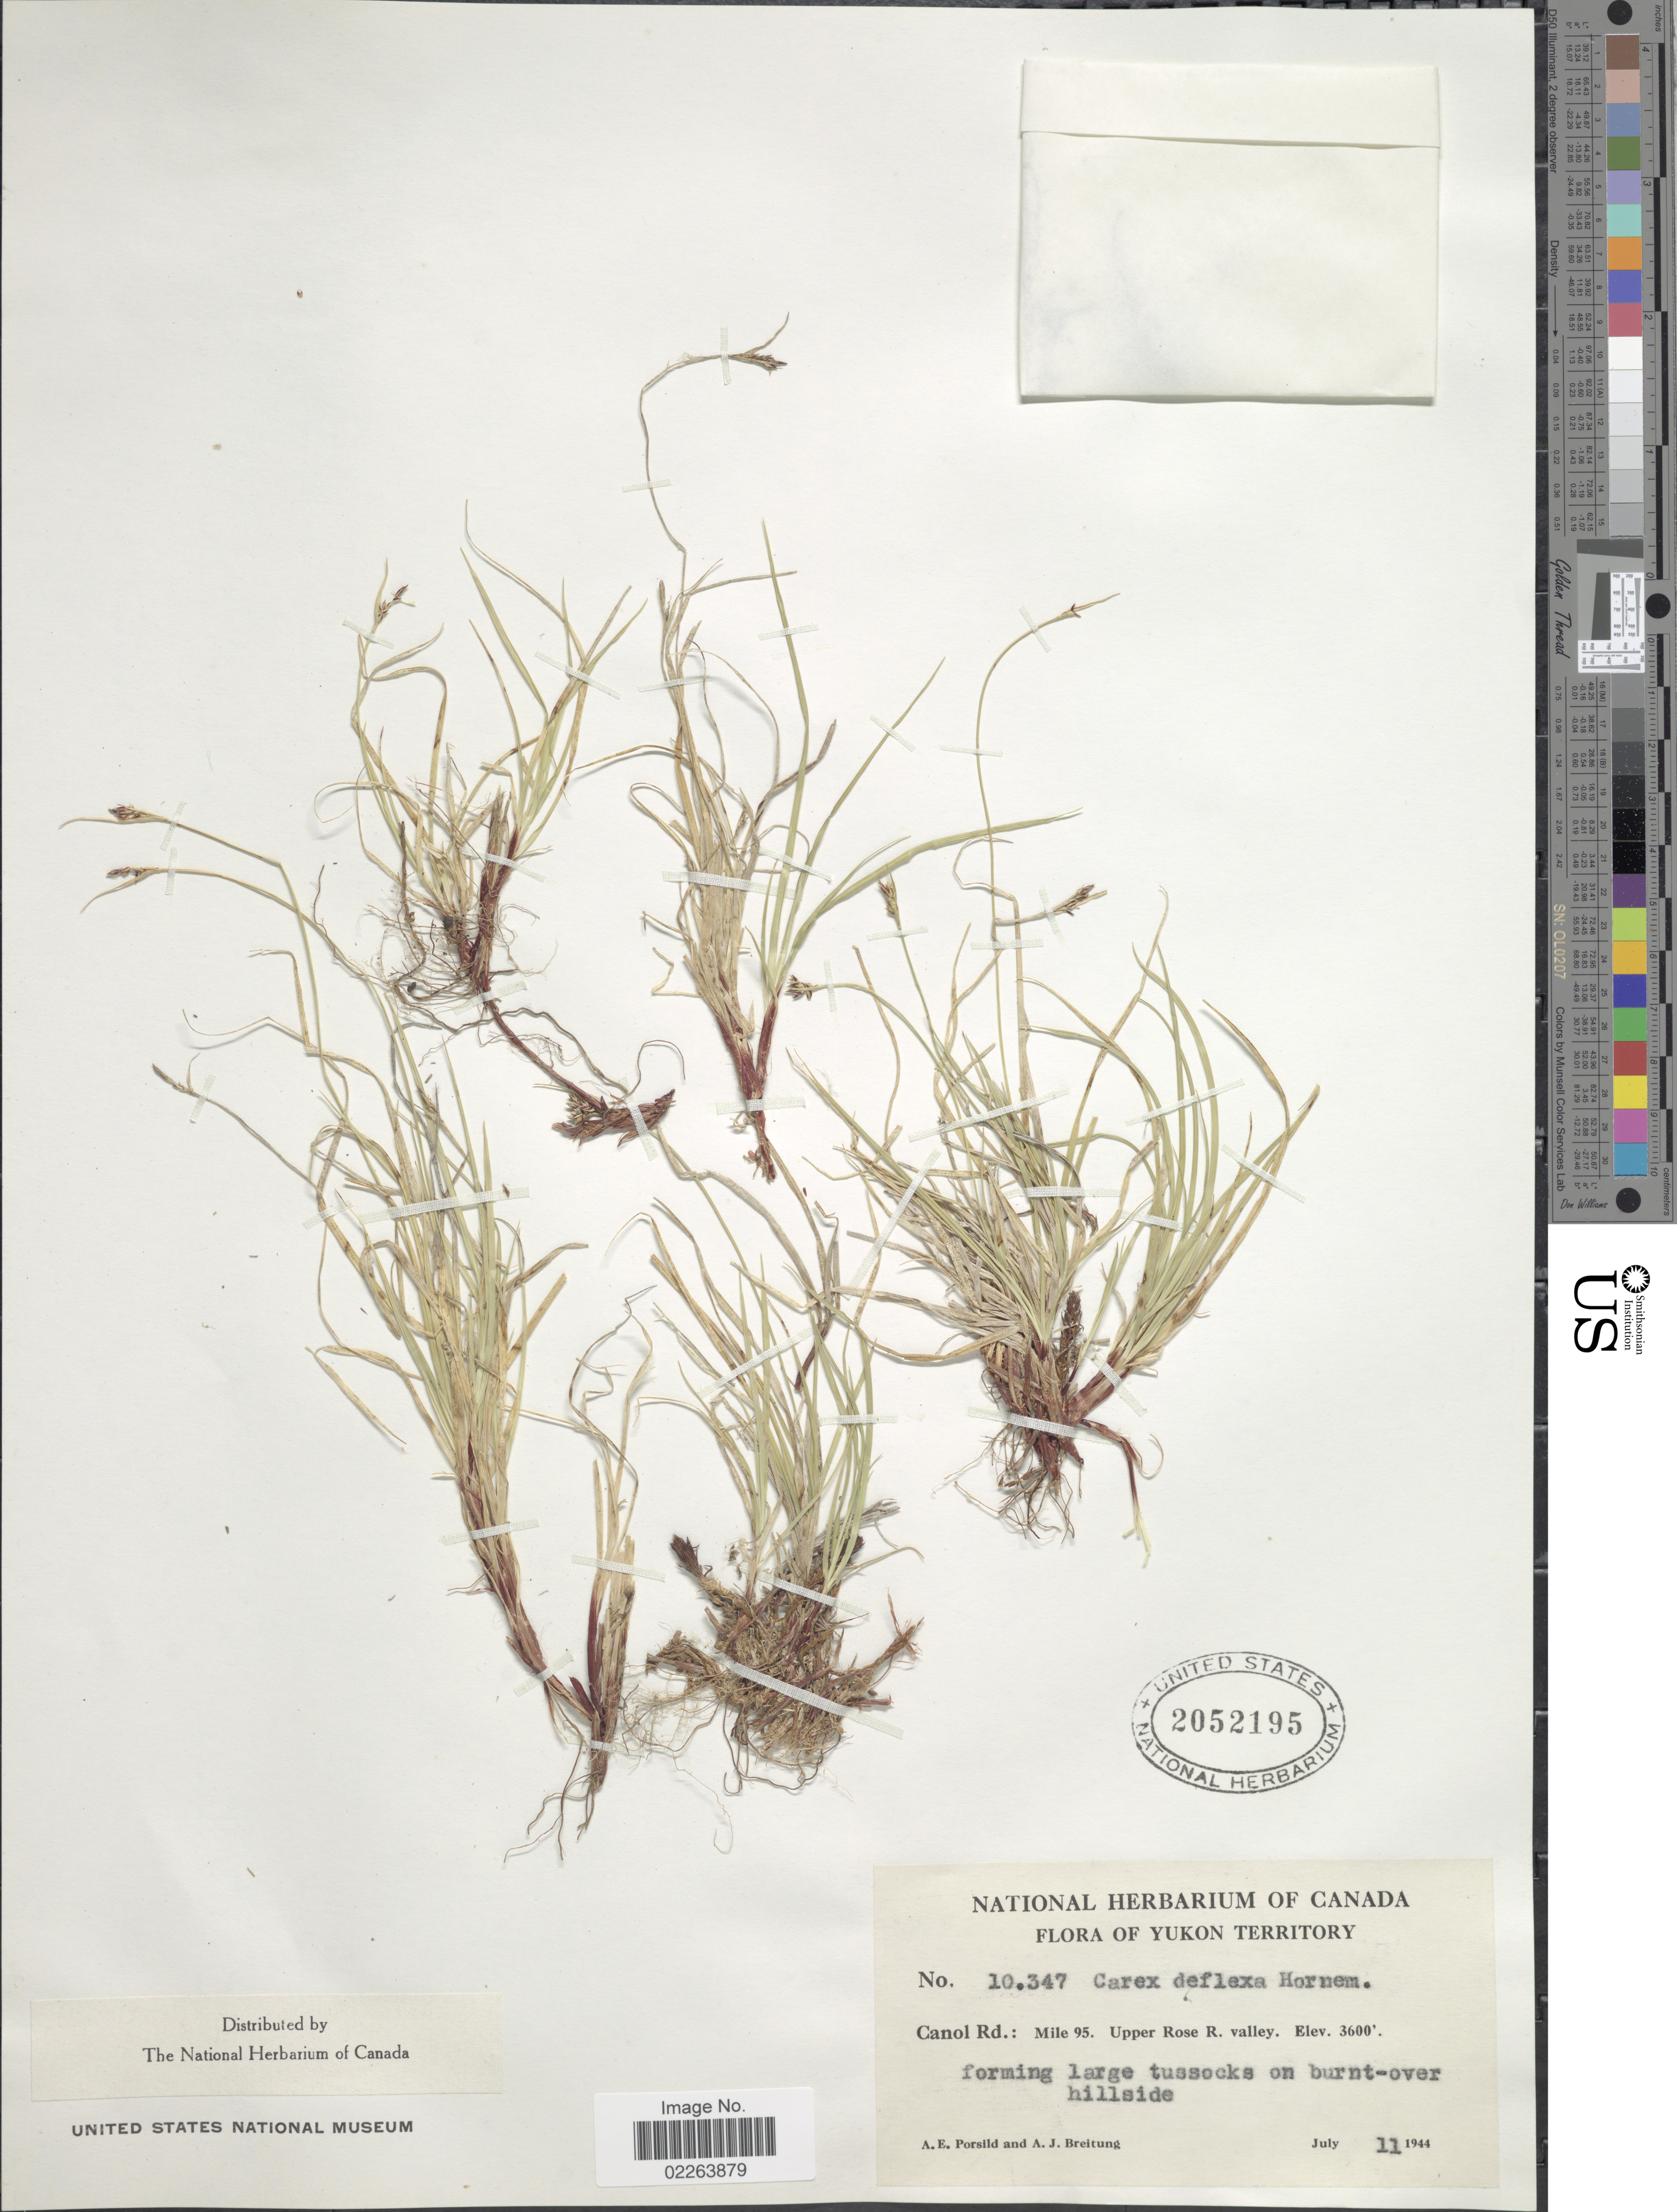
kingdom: Plantae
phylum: Tracheophyta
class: Liliopsida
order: Poales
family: Cyperaceae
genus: Carex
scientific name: Carex deflexa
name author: Hornem.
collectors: A. E. Porsild & A. Breitung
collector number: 10347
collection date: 1944-07-11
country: Canada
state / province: Yukon Territory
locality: Canol Rd.: Mile 95. Upper Rose R. valley. Forming large tussocks on burnt-over hillside.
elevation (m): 1097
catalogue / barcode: US 2052195